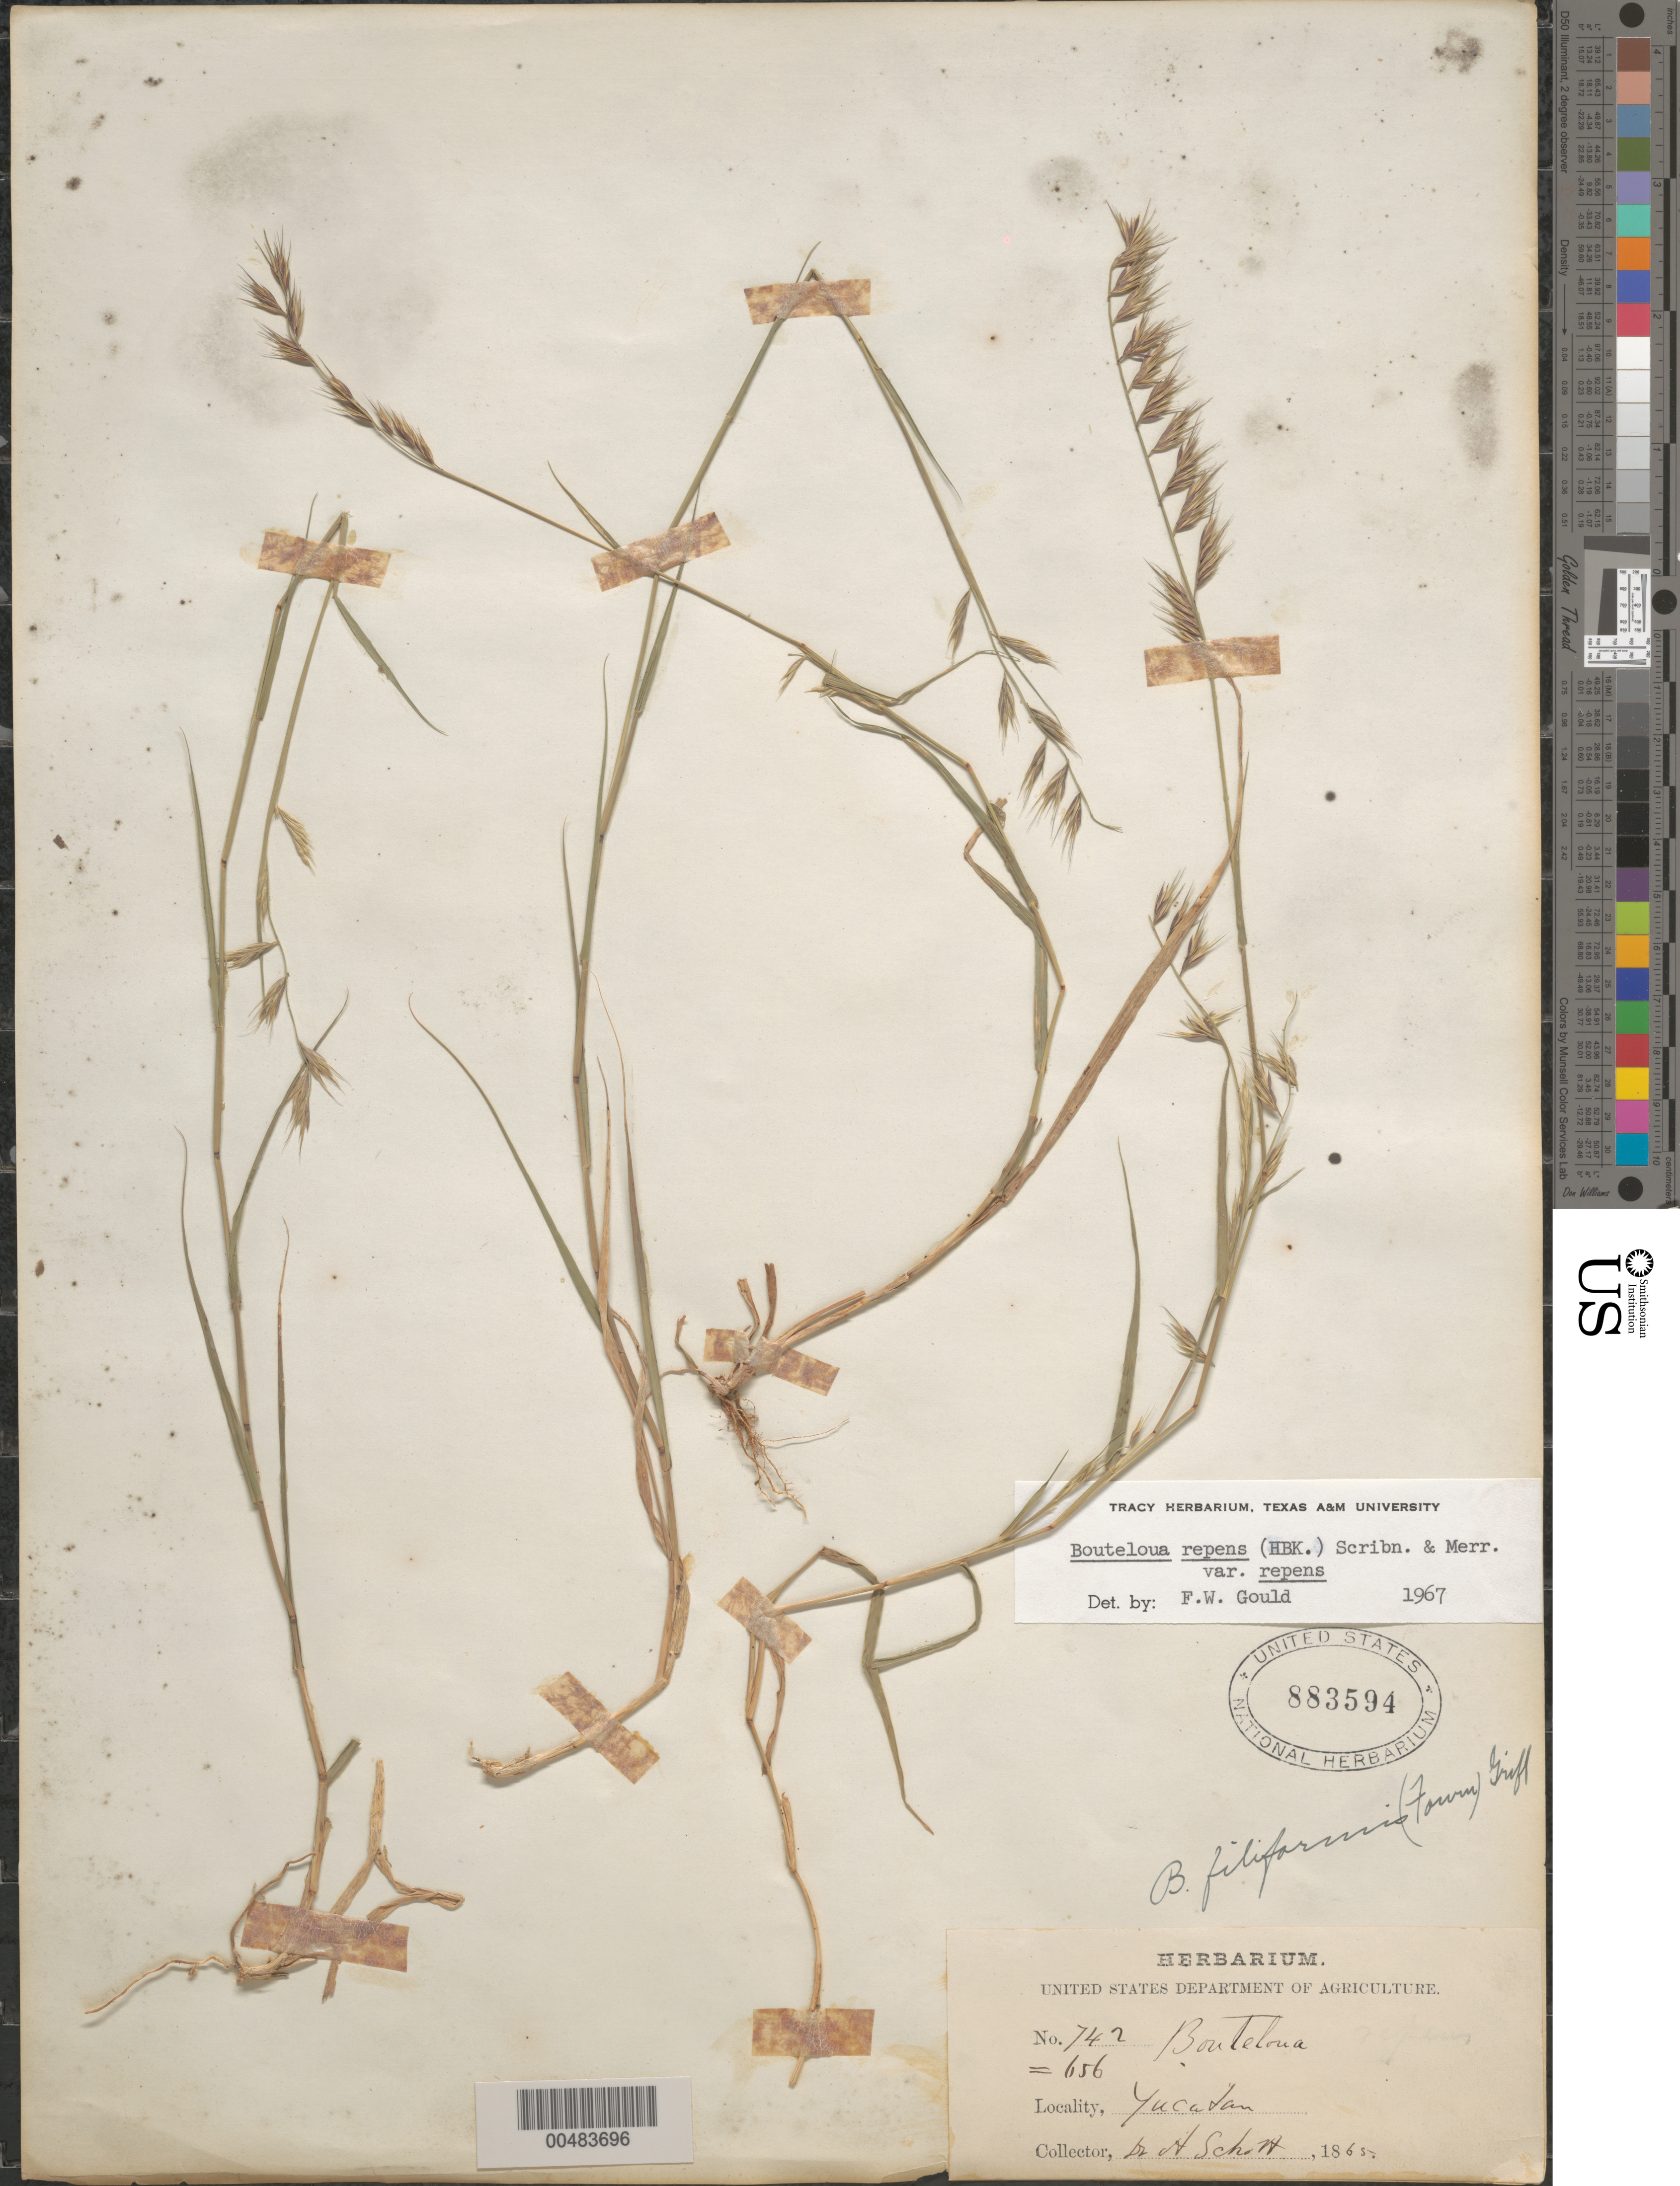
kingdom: Plantae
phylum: Tracheophyta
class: Liliopsida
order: Poales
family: Poaceae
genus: Bouteloua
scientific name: Bouteloua repens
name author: (Kunth) Scribn. & Merr.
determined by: Gould, F. W.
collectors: A. C. V. Schott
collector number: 742=656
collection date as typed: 1865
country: Mexico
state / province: Yucatan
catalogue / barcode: US 883594